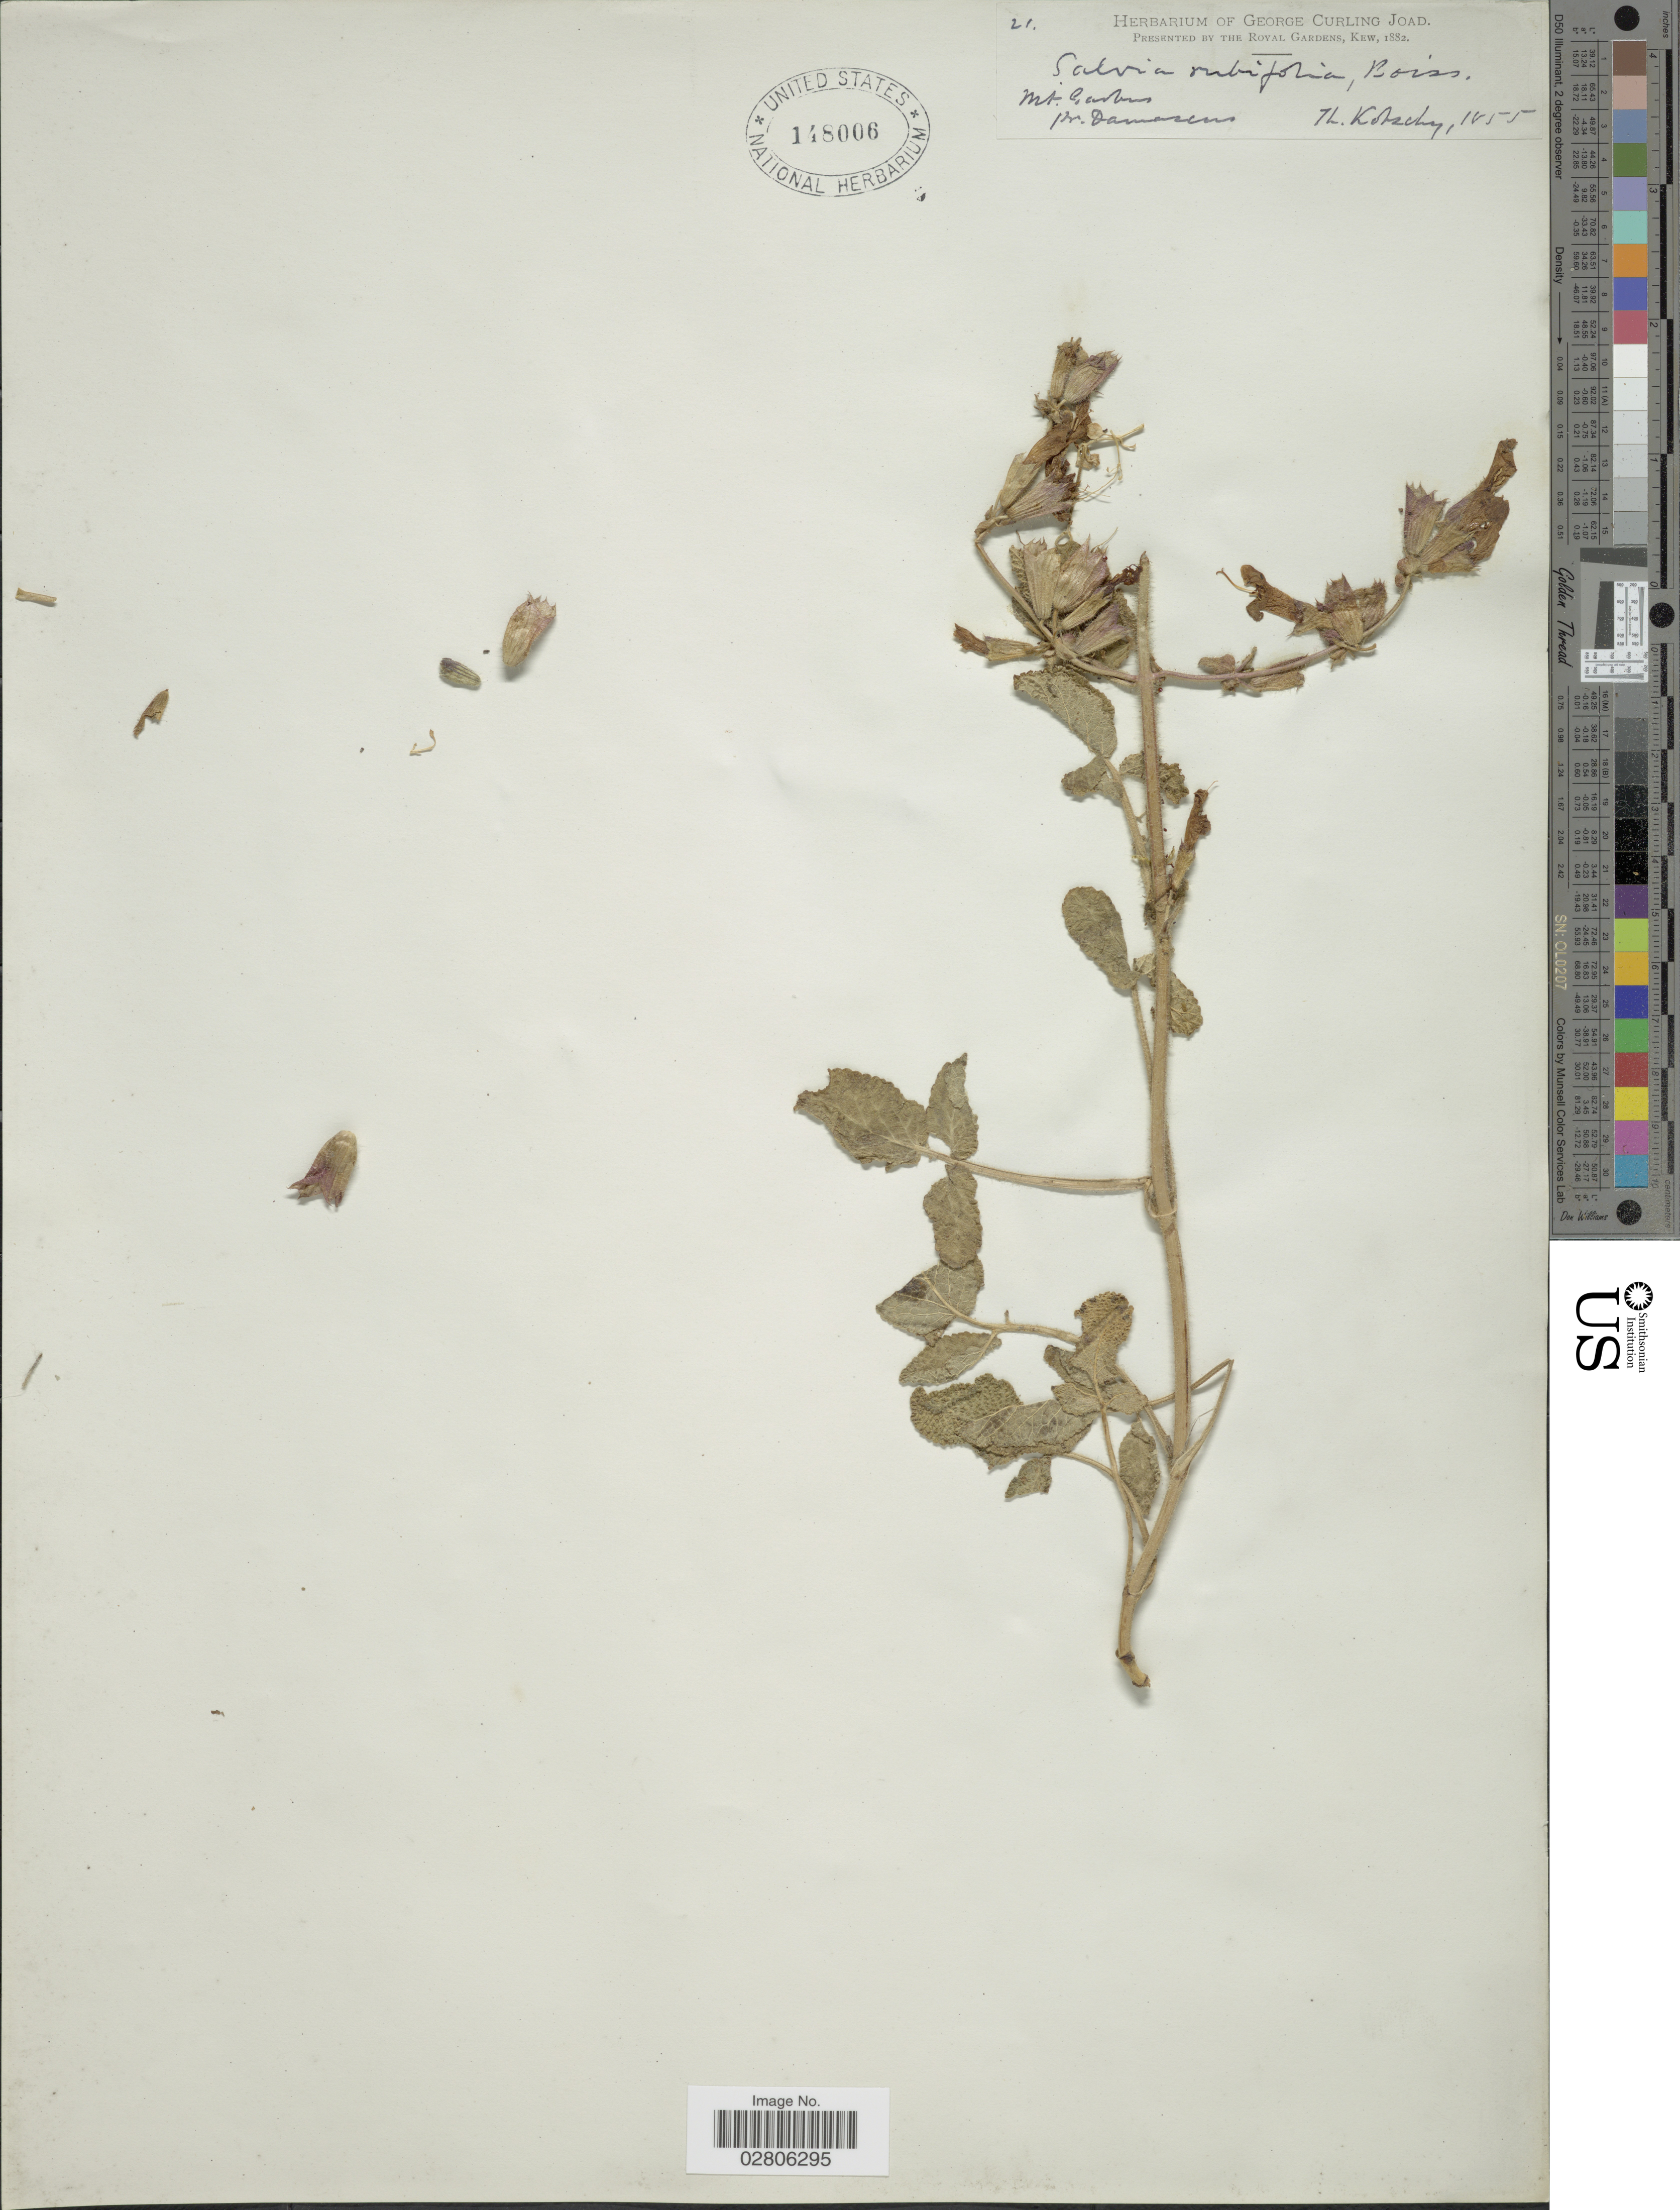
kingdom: Plantae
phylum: Tracheophyta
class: Magnoliopsida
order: Lamiales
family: Lamiaceae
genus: Salvia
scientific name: Salvia rubifolia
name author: Boiss.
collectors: K. G. Kotschy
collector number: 21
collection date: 1855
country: Syria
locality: Mt. Garbun [interpreted], pr. Damascus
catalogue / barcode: US 148006